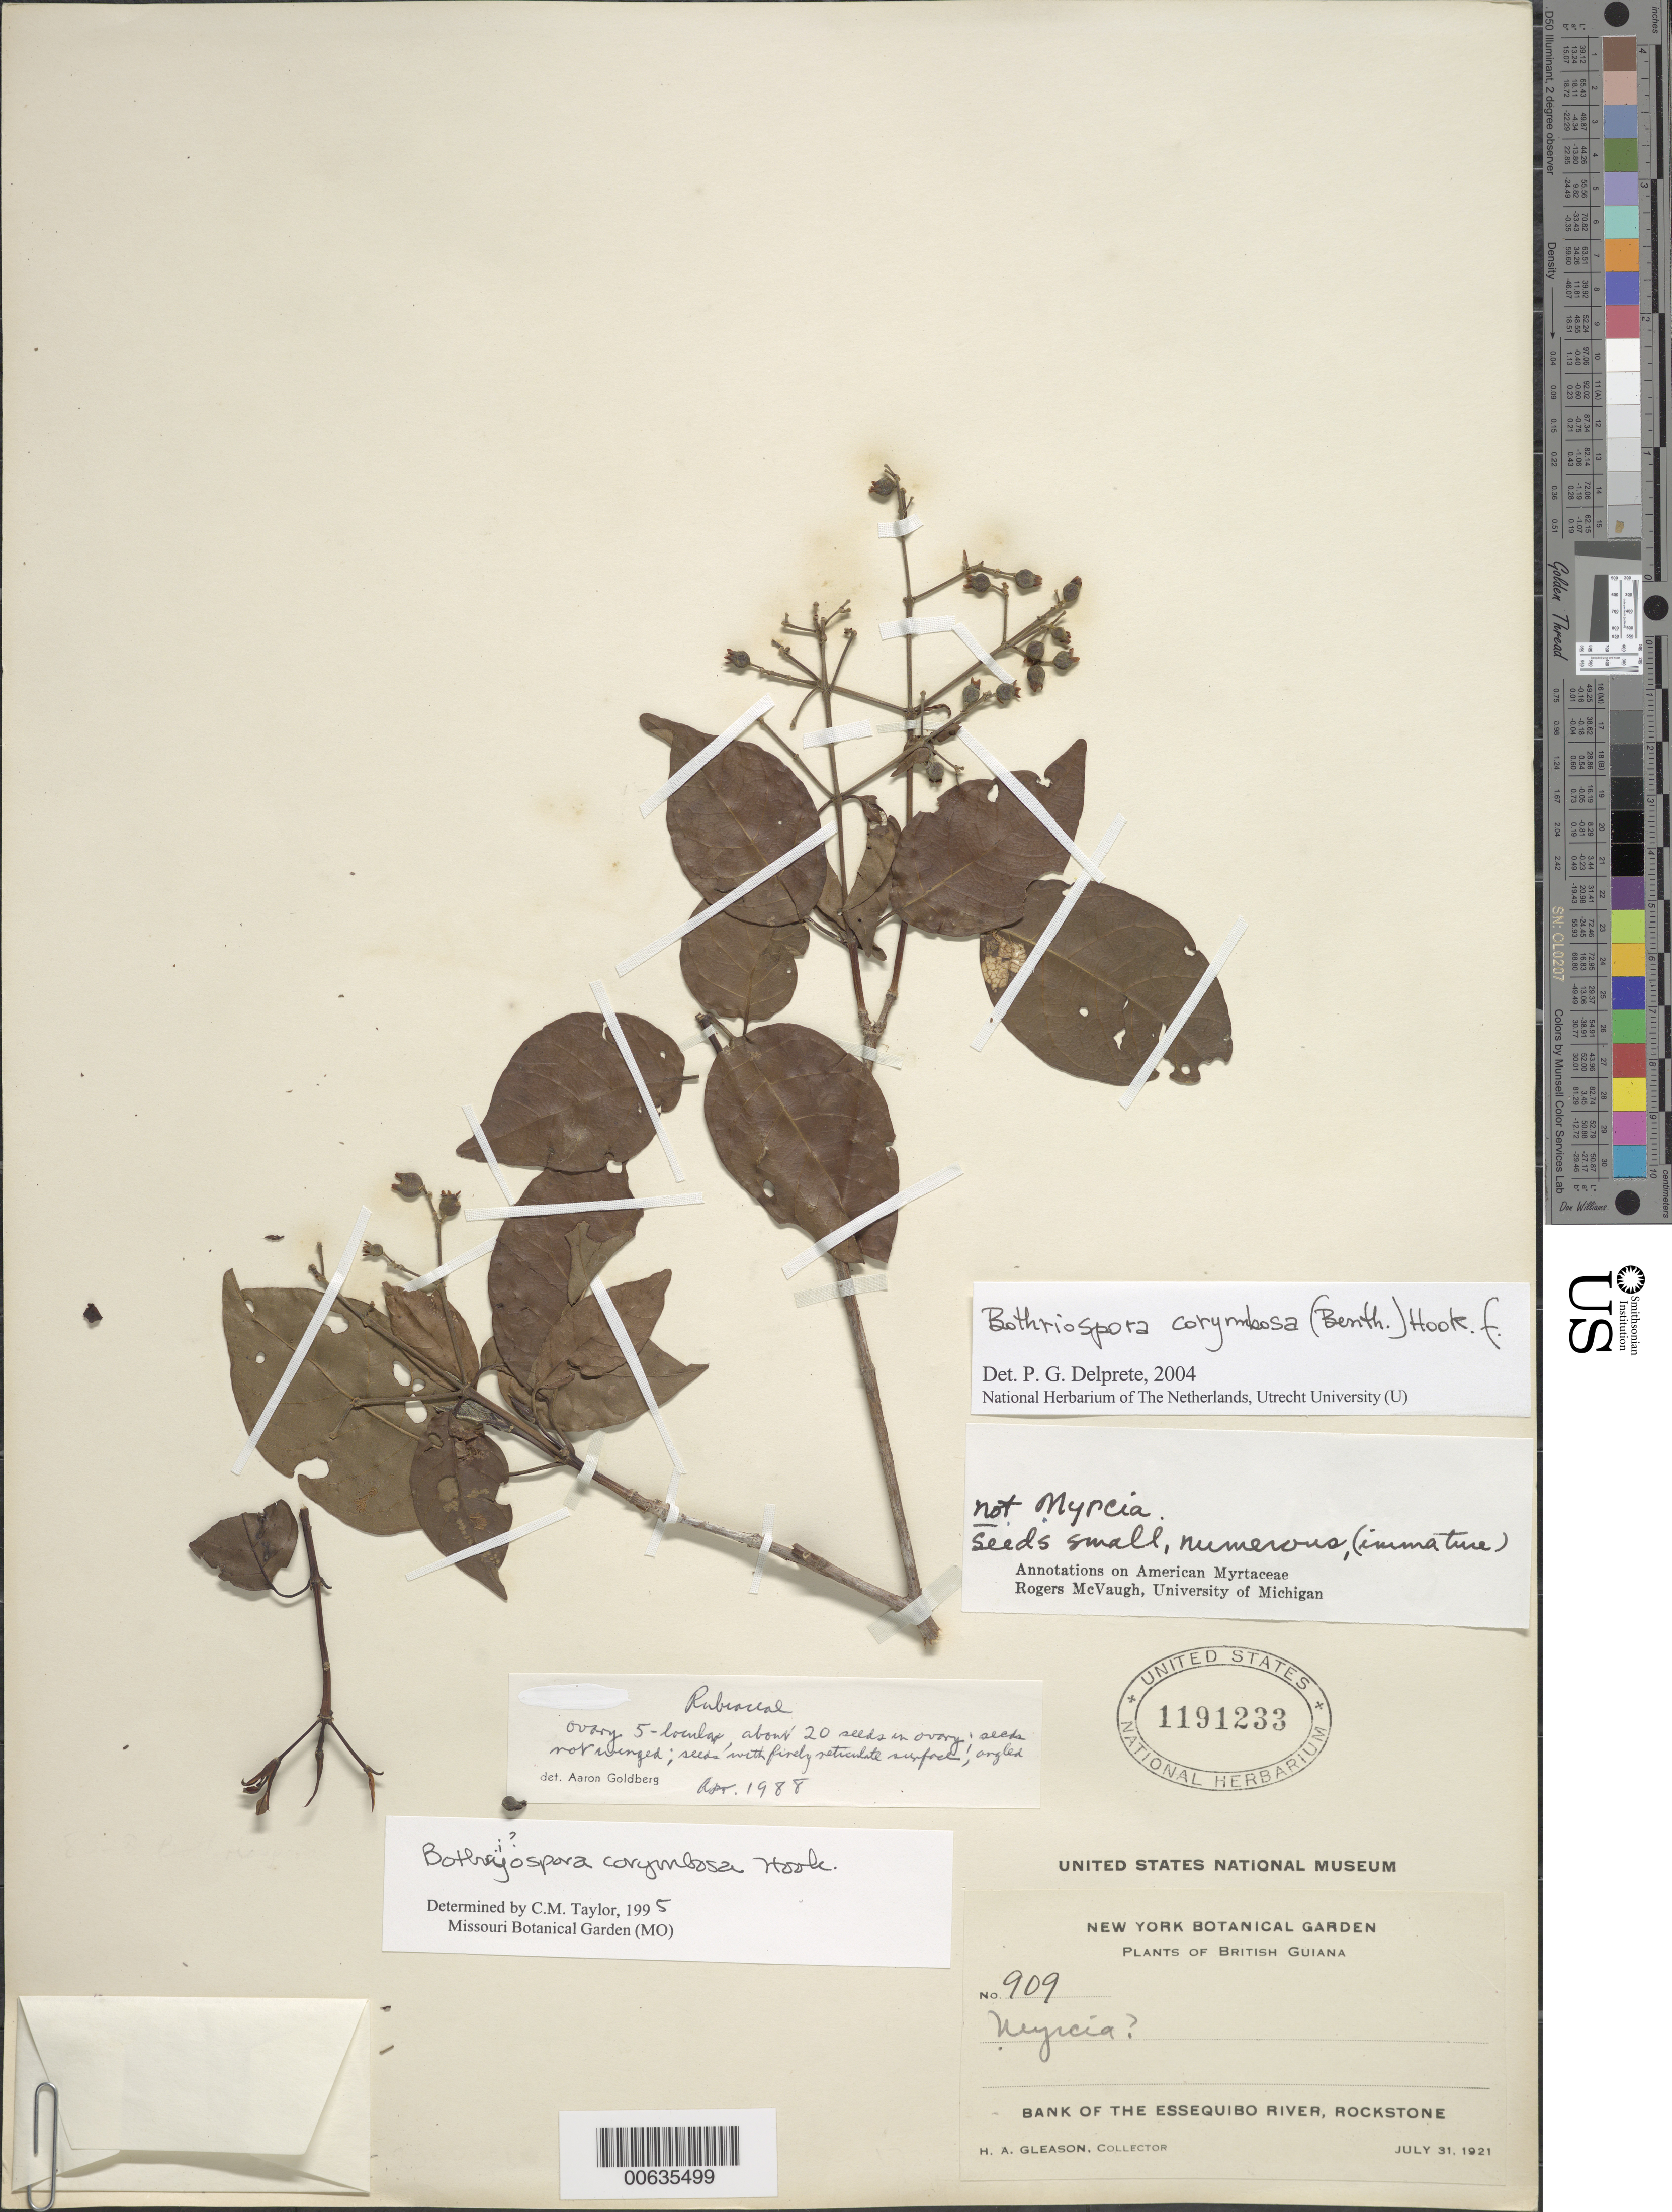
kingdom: Plantae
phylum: Tracheophyta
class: Magnoliopsida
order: Gentianales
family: Rubiaceae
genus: Bothriospora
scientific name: Bothriospora corymbosa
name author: (Benth.) Hook. f.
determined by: Delprete, P. G., Herb. de Guyane Cay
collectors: H. A. Gleason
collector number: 909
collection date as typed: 31-Jul-21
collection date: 1921-07-31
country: Guyana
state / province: U. Demerara-Berbice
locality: Rockstone, on the Essequibo River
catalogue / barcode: US 1191233